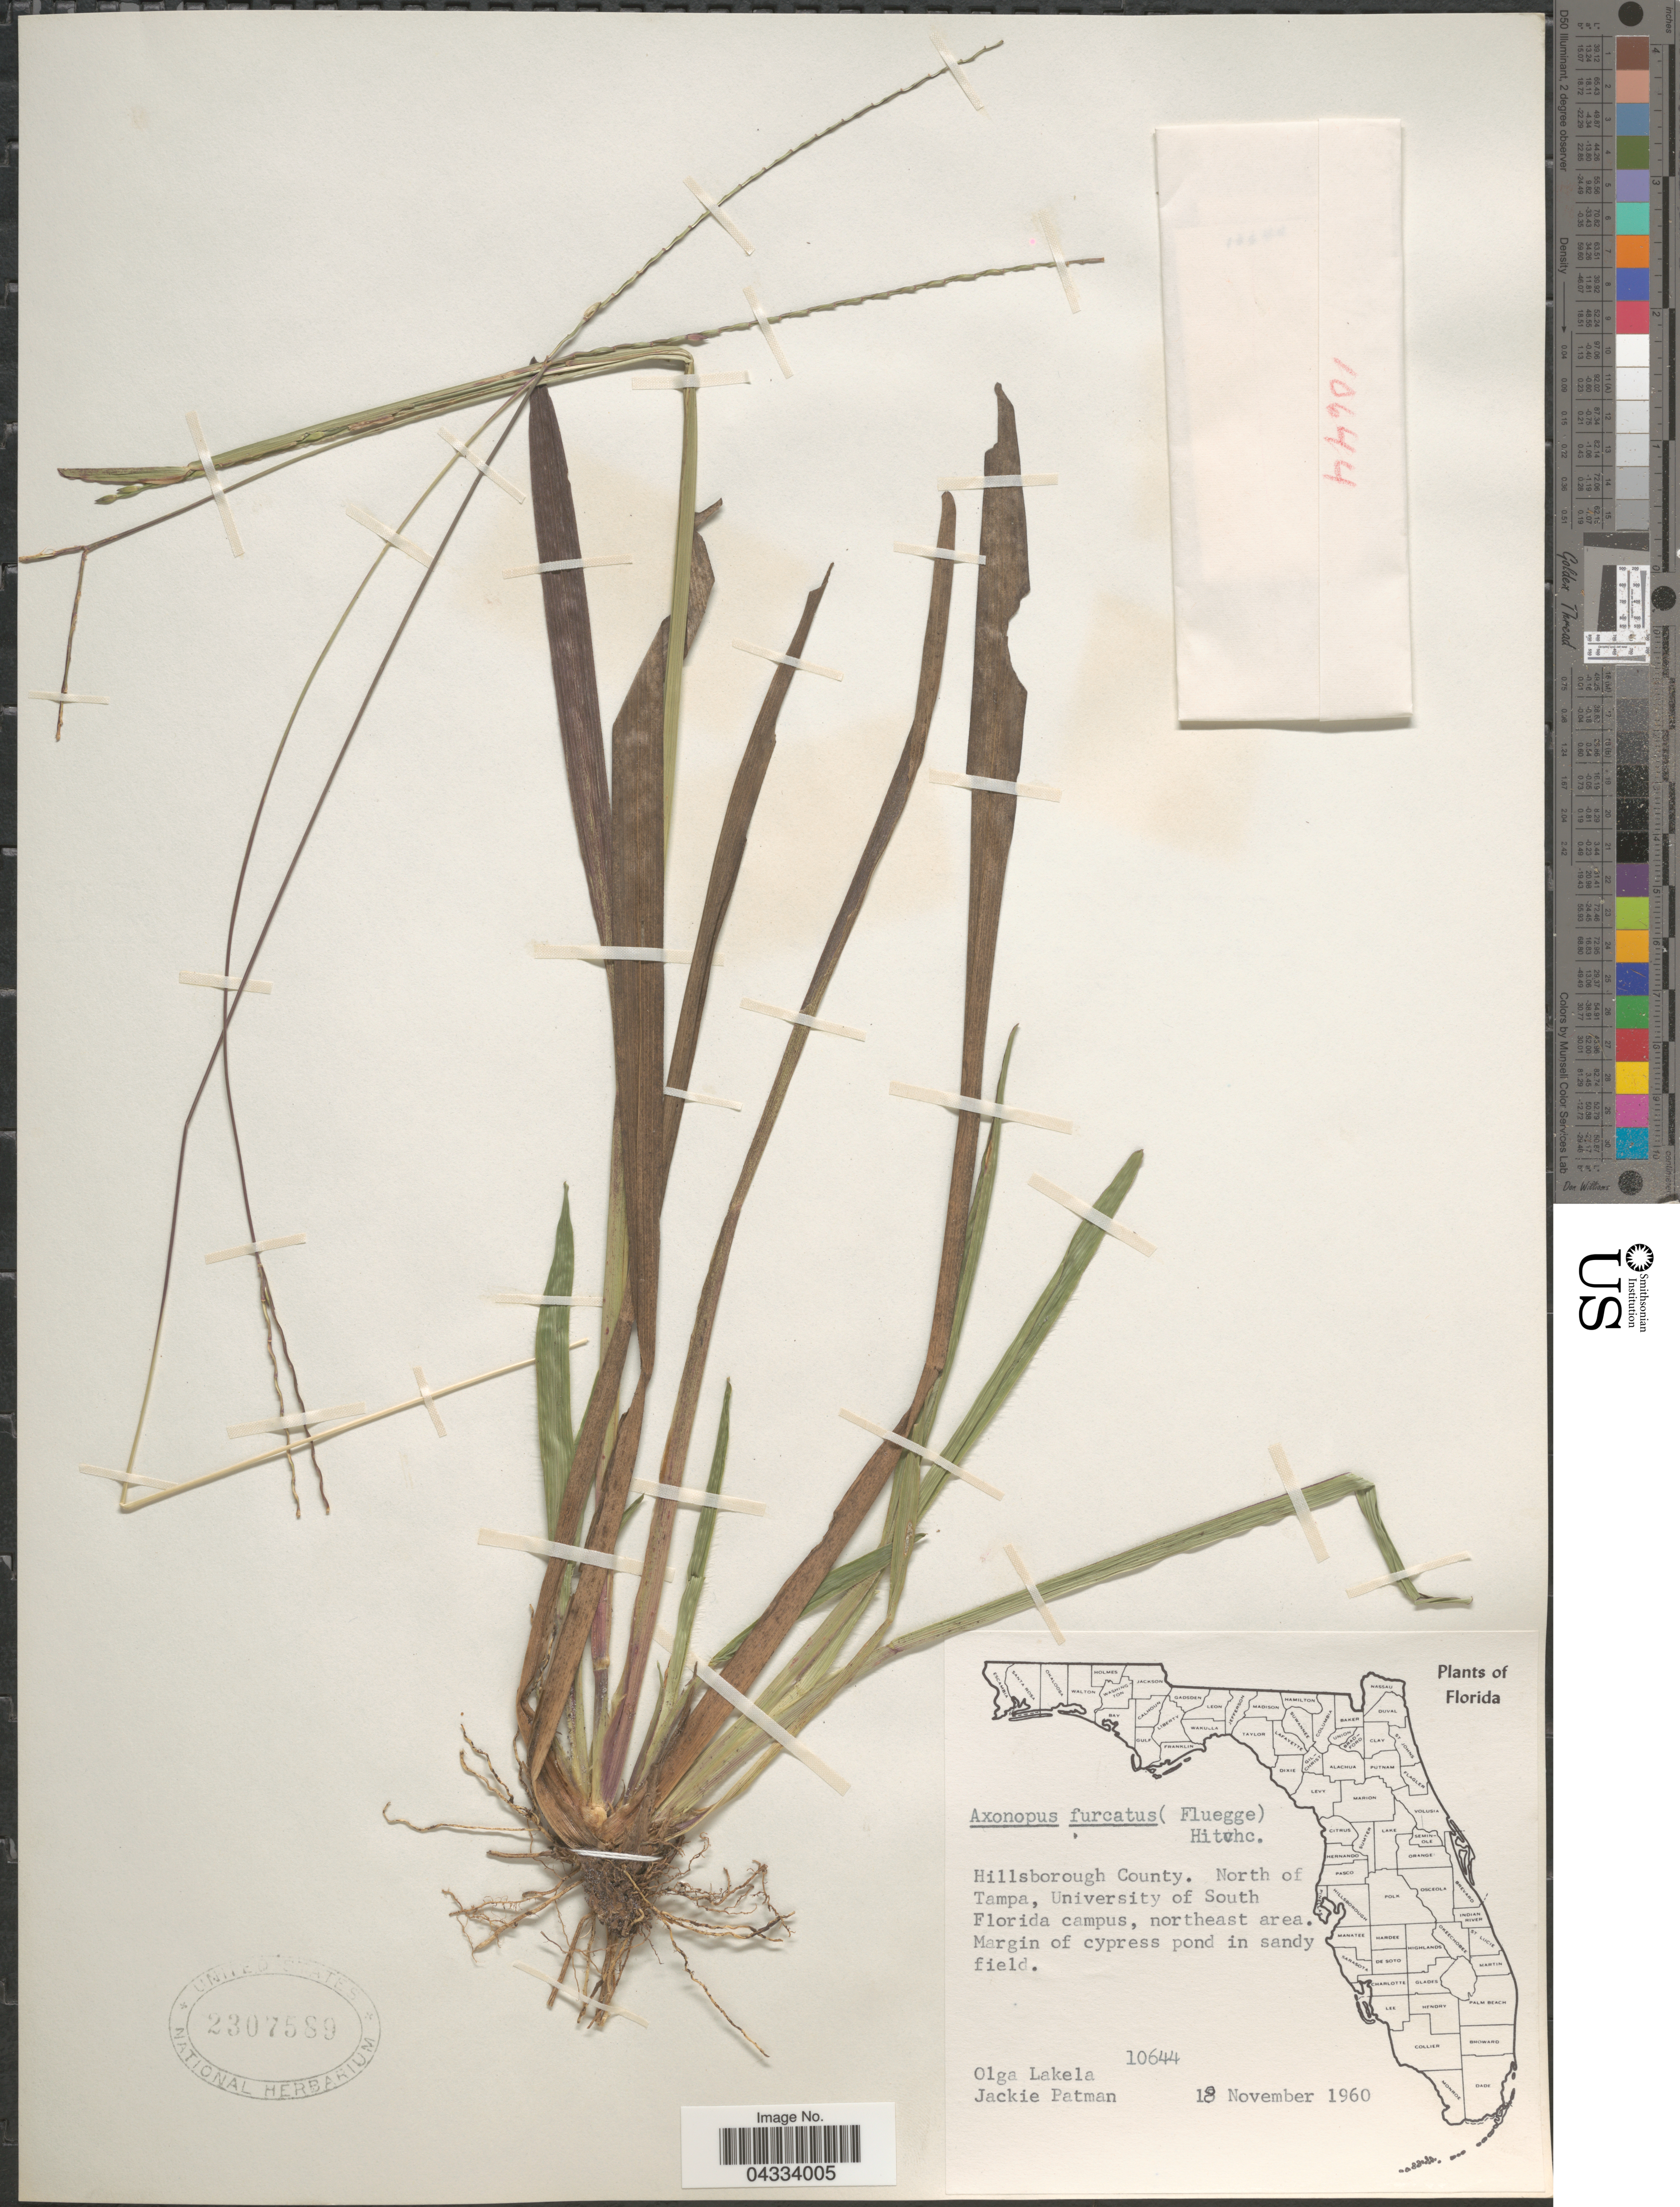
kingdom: Plantae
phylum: Tracheophyta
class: Liliopsida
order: Poales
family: Poaceae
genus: Axonopus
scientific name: Axonopus furcatus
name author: (Flüggé) Hitchc.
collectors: O. K. Lakela & J. Patman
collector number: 10644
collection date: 1960-11-18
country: United States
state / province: Florida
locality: Hillsborough County. North of Tampa, University of South Florida campus, northeast area.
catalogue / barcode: US 2307589